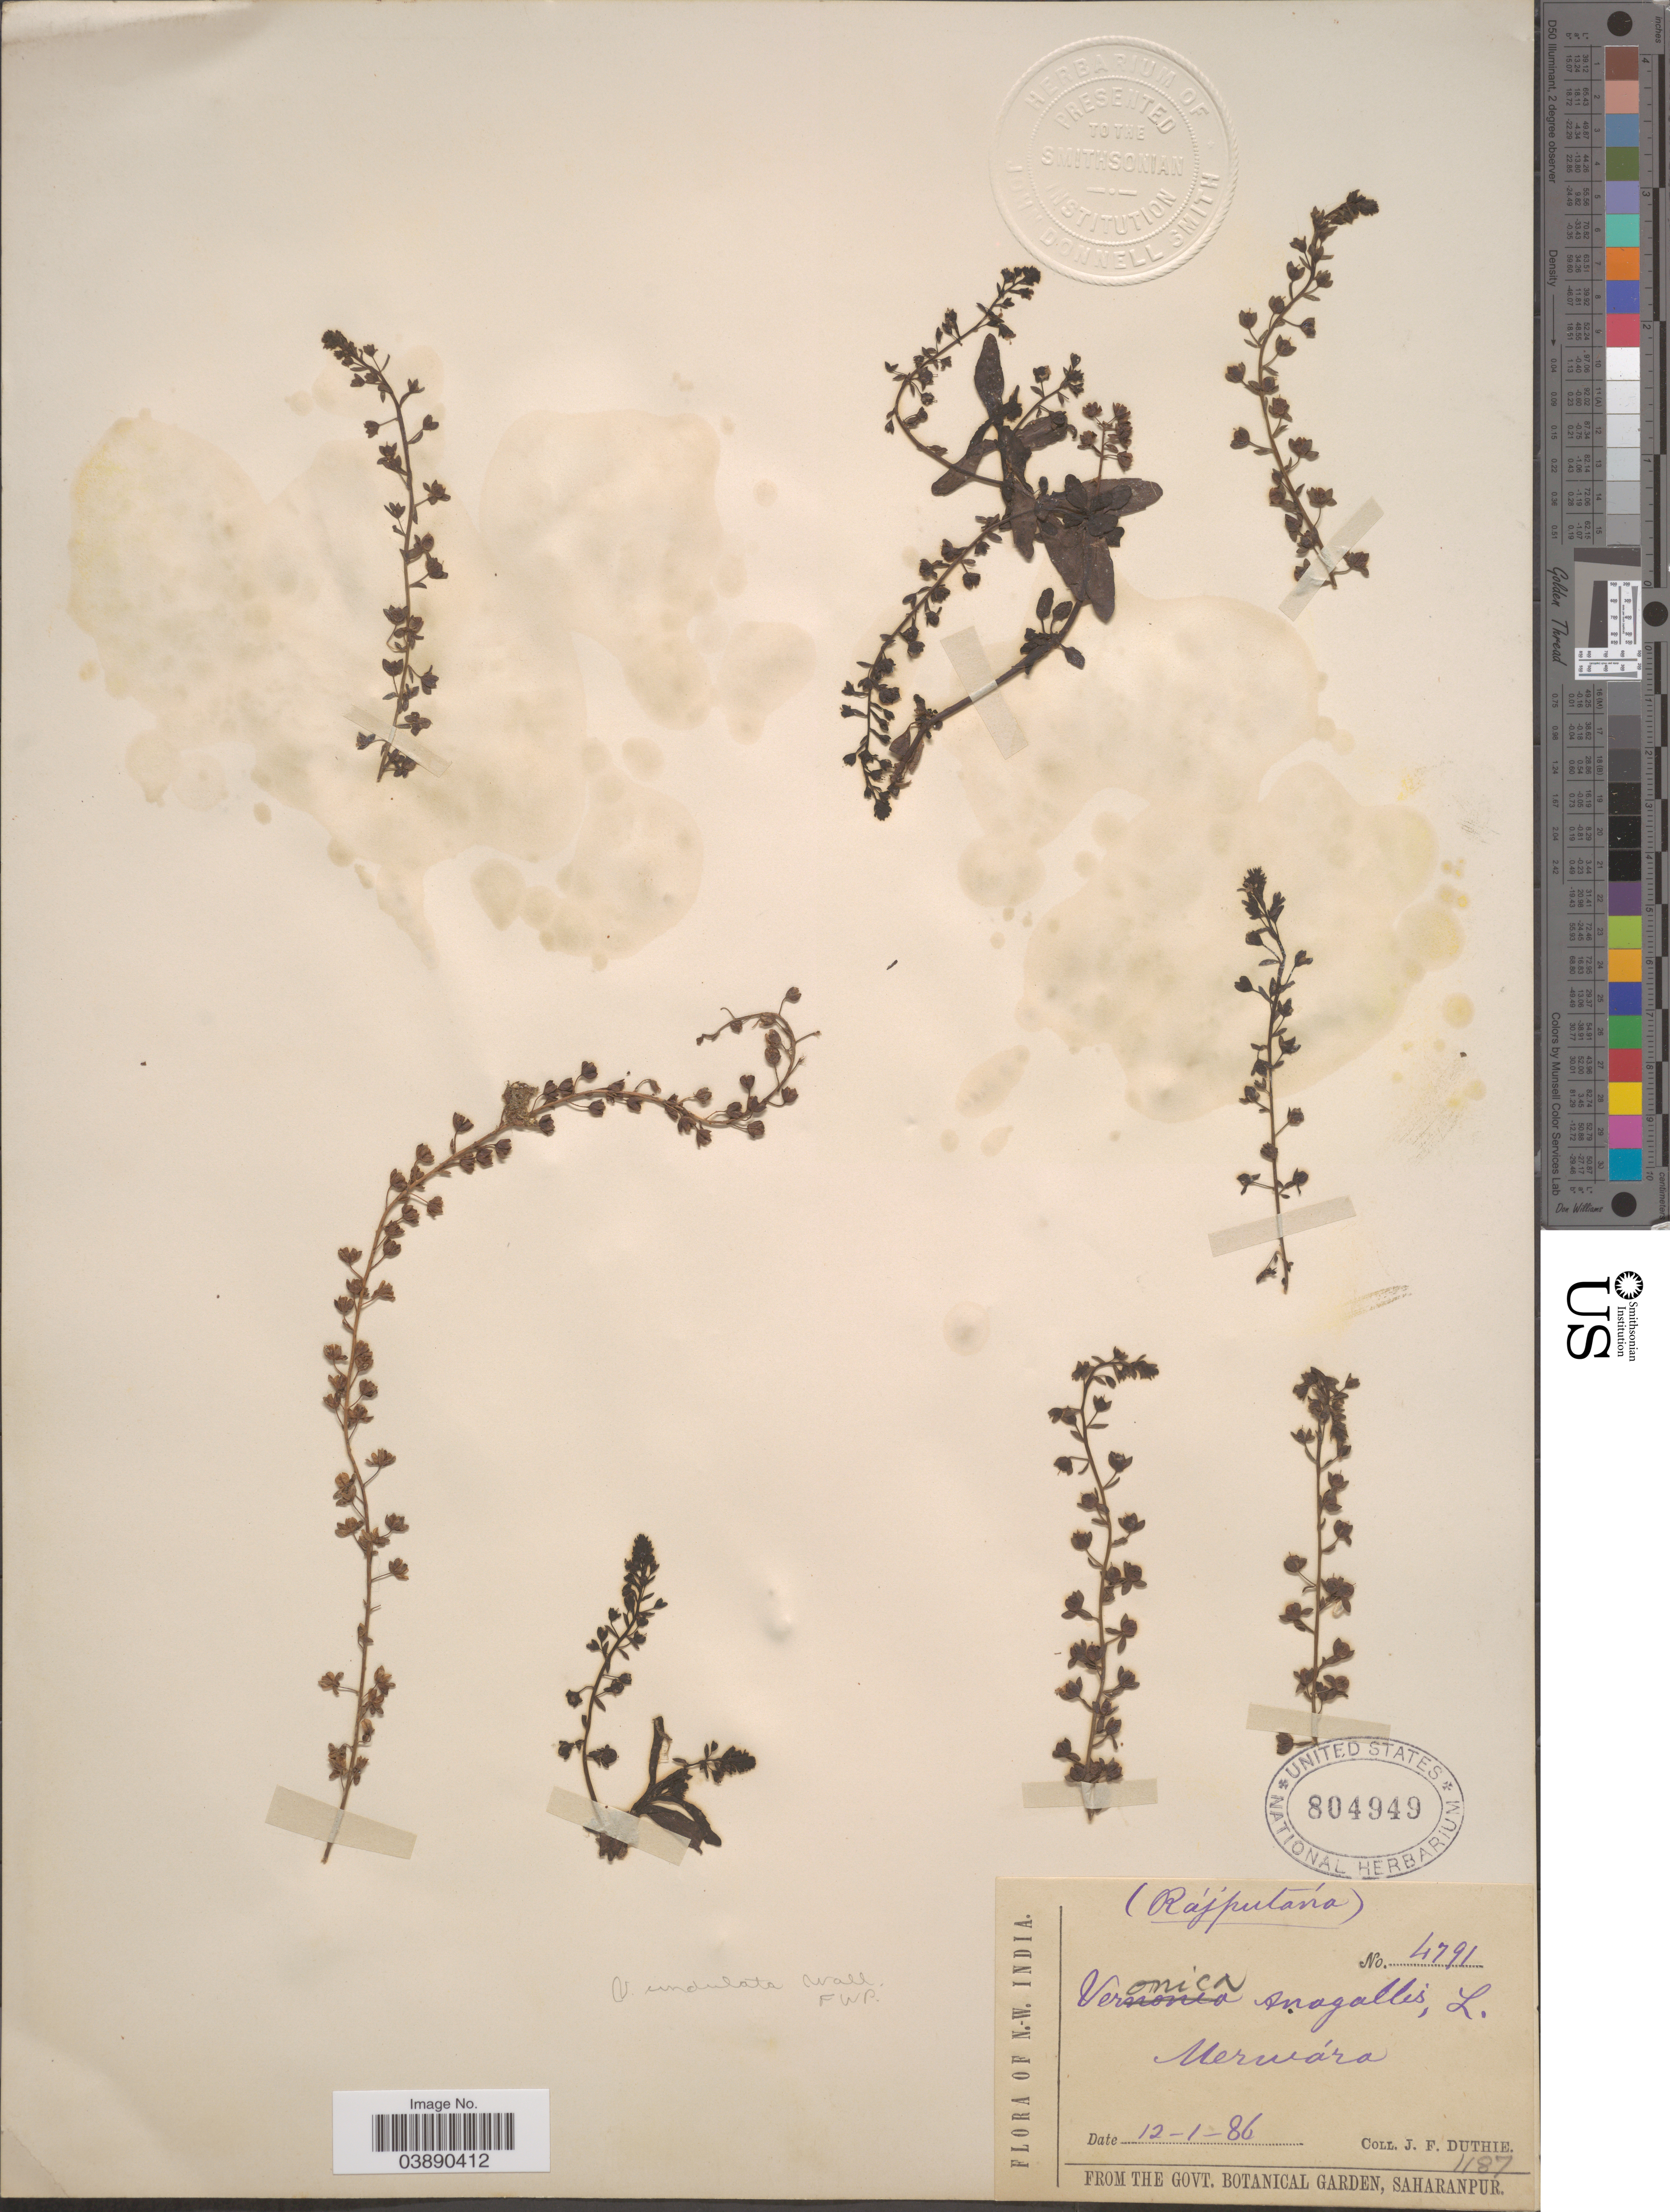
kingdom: Plantae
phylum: Tracheophyta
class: Magnoliopsida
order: Lamiales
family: Plantaginaceae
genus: Veronica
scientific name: Veronica undulata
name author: Wall.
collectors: J. F. Duthie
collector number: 4791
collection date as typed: Transcribed d/m/y: 12/1/86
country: India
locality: N.W. India. Rajputaná. Merwára.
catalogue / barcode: US 804949